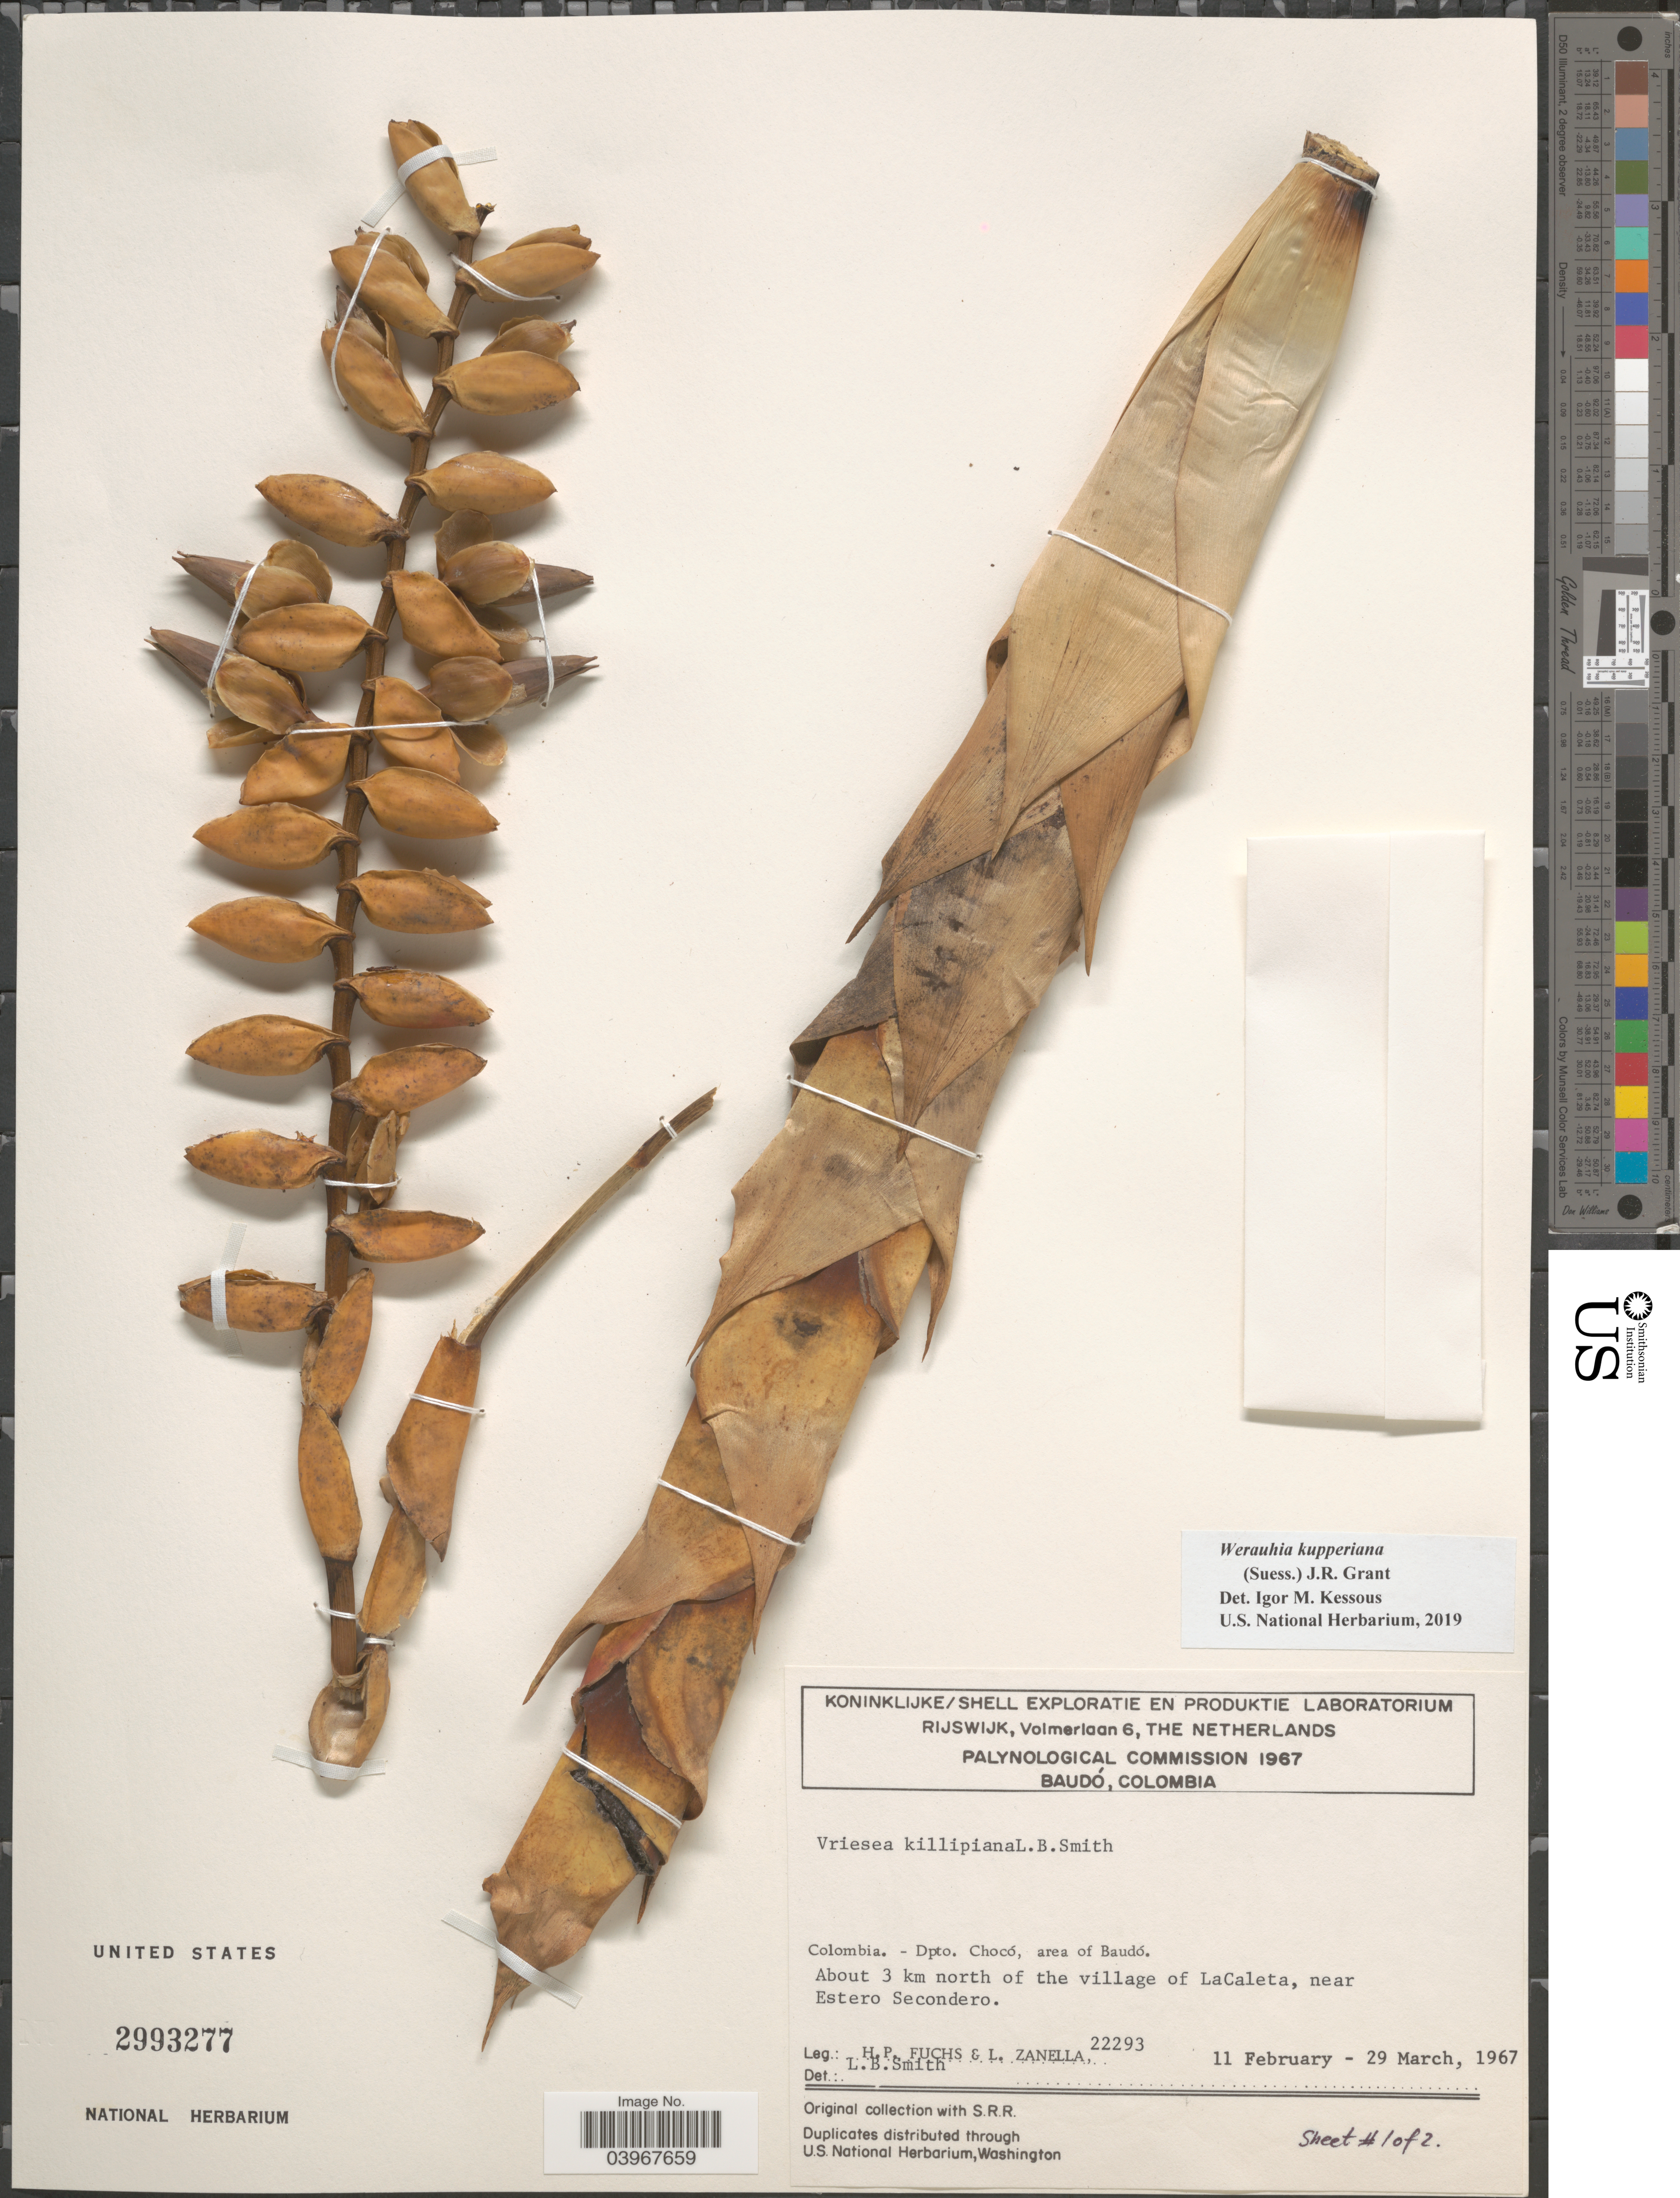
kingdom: Plantae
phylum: Tracheophyta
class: Liliopsida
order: Poales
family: Bromeliaceae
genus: Werauhia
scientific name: Werauhia kupperiana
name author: (Suess.) J.R. Grant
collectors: H. P. Fuchs & L. Zanella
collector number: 22293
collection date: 1967-02-11/1967-03-29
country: Colombia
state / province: Chocó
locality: Dpto. Chocó, area of Baudó. About 3 km north of the village of LaCaleta, near Estero Secondero.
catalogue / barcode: US 2993277